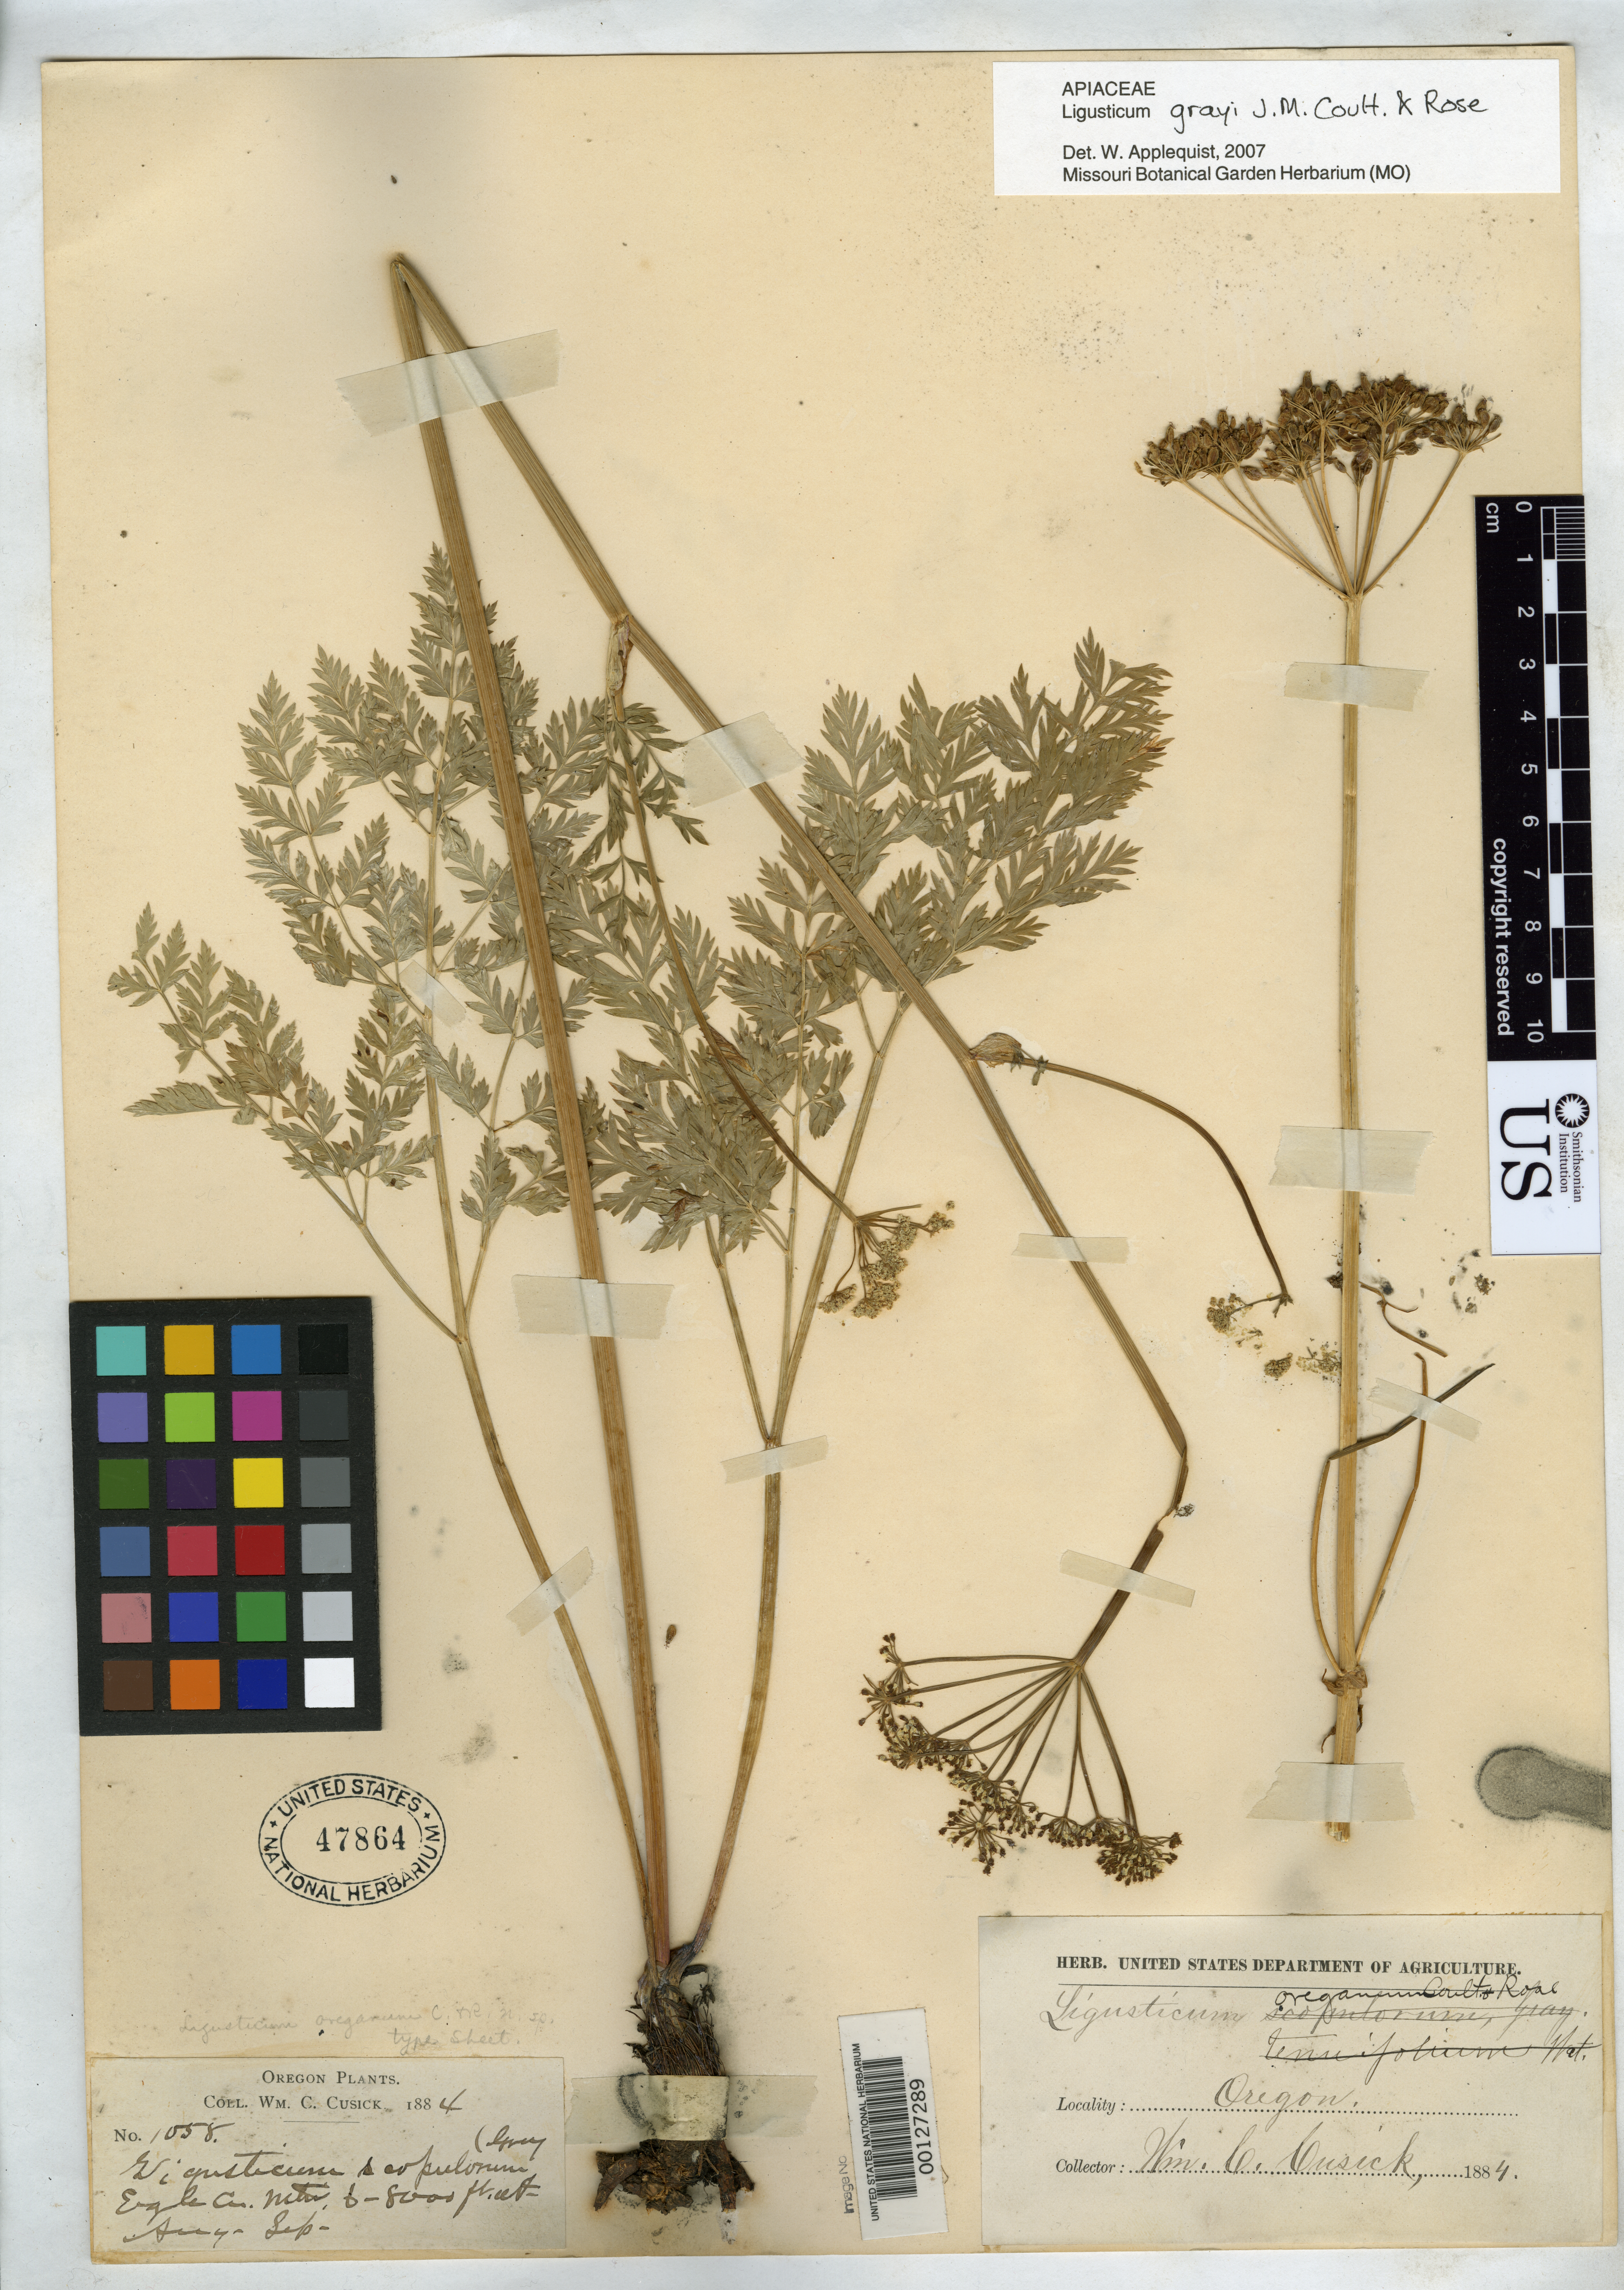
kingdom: Plantae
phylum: Tracheophyta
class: Magnoliopsida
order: Apiales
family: Apiaceae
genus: Ligusticum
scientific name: Ligusticum oreganum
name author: J.M. Coult. & Rose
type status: Holotype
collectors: W. C. Cusick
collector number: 1058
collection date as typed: Aug 1884 to -- Sep 1884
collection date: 1884-08/1884-09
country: United States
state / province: Oregon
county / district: Union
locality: Eagle Creek Mts.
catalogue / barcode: US 47864